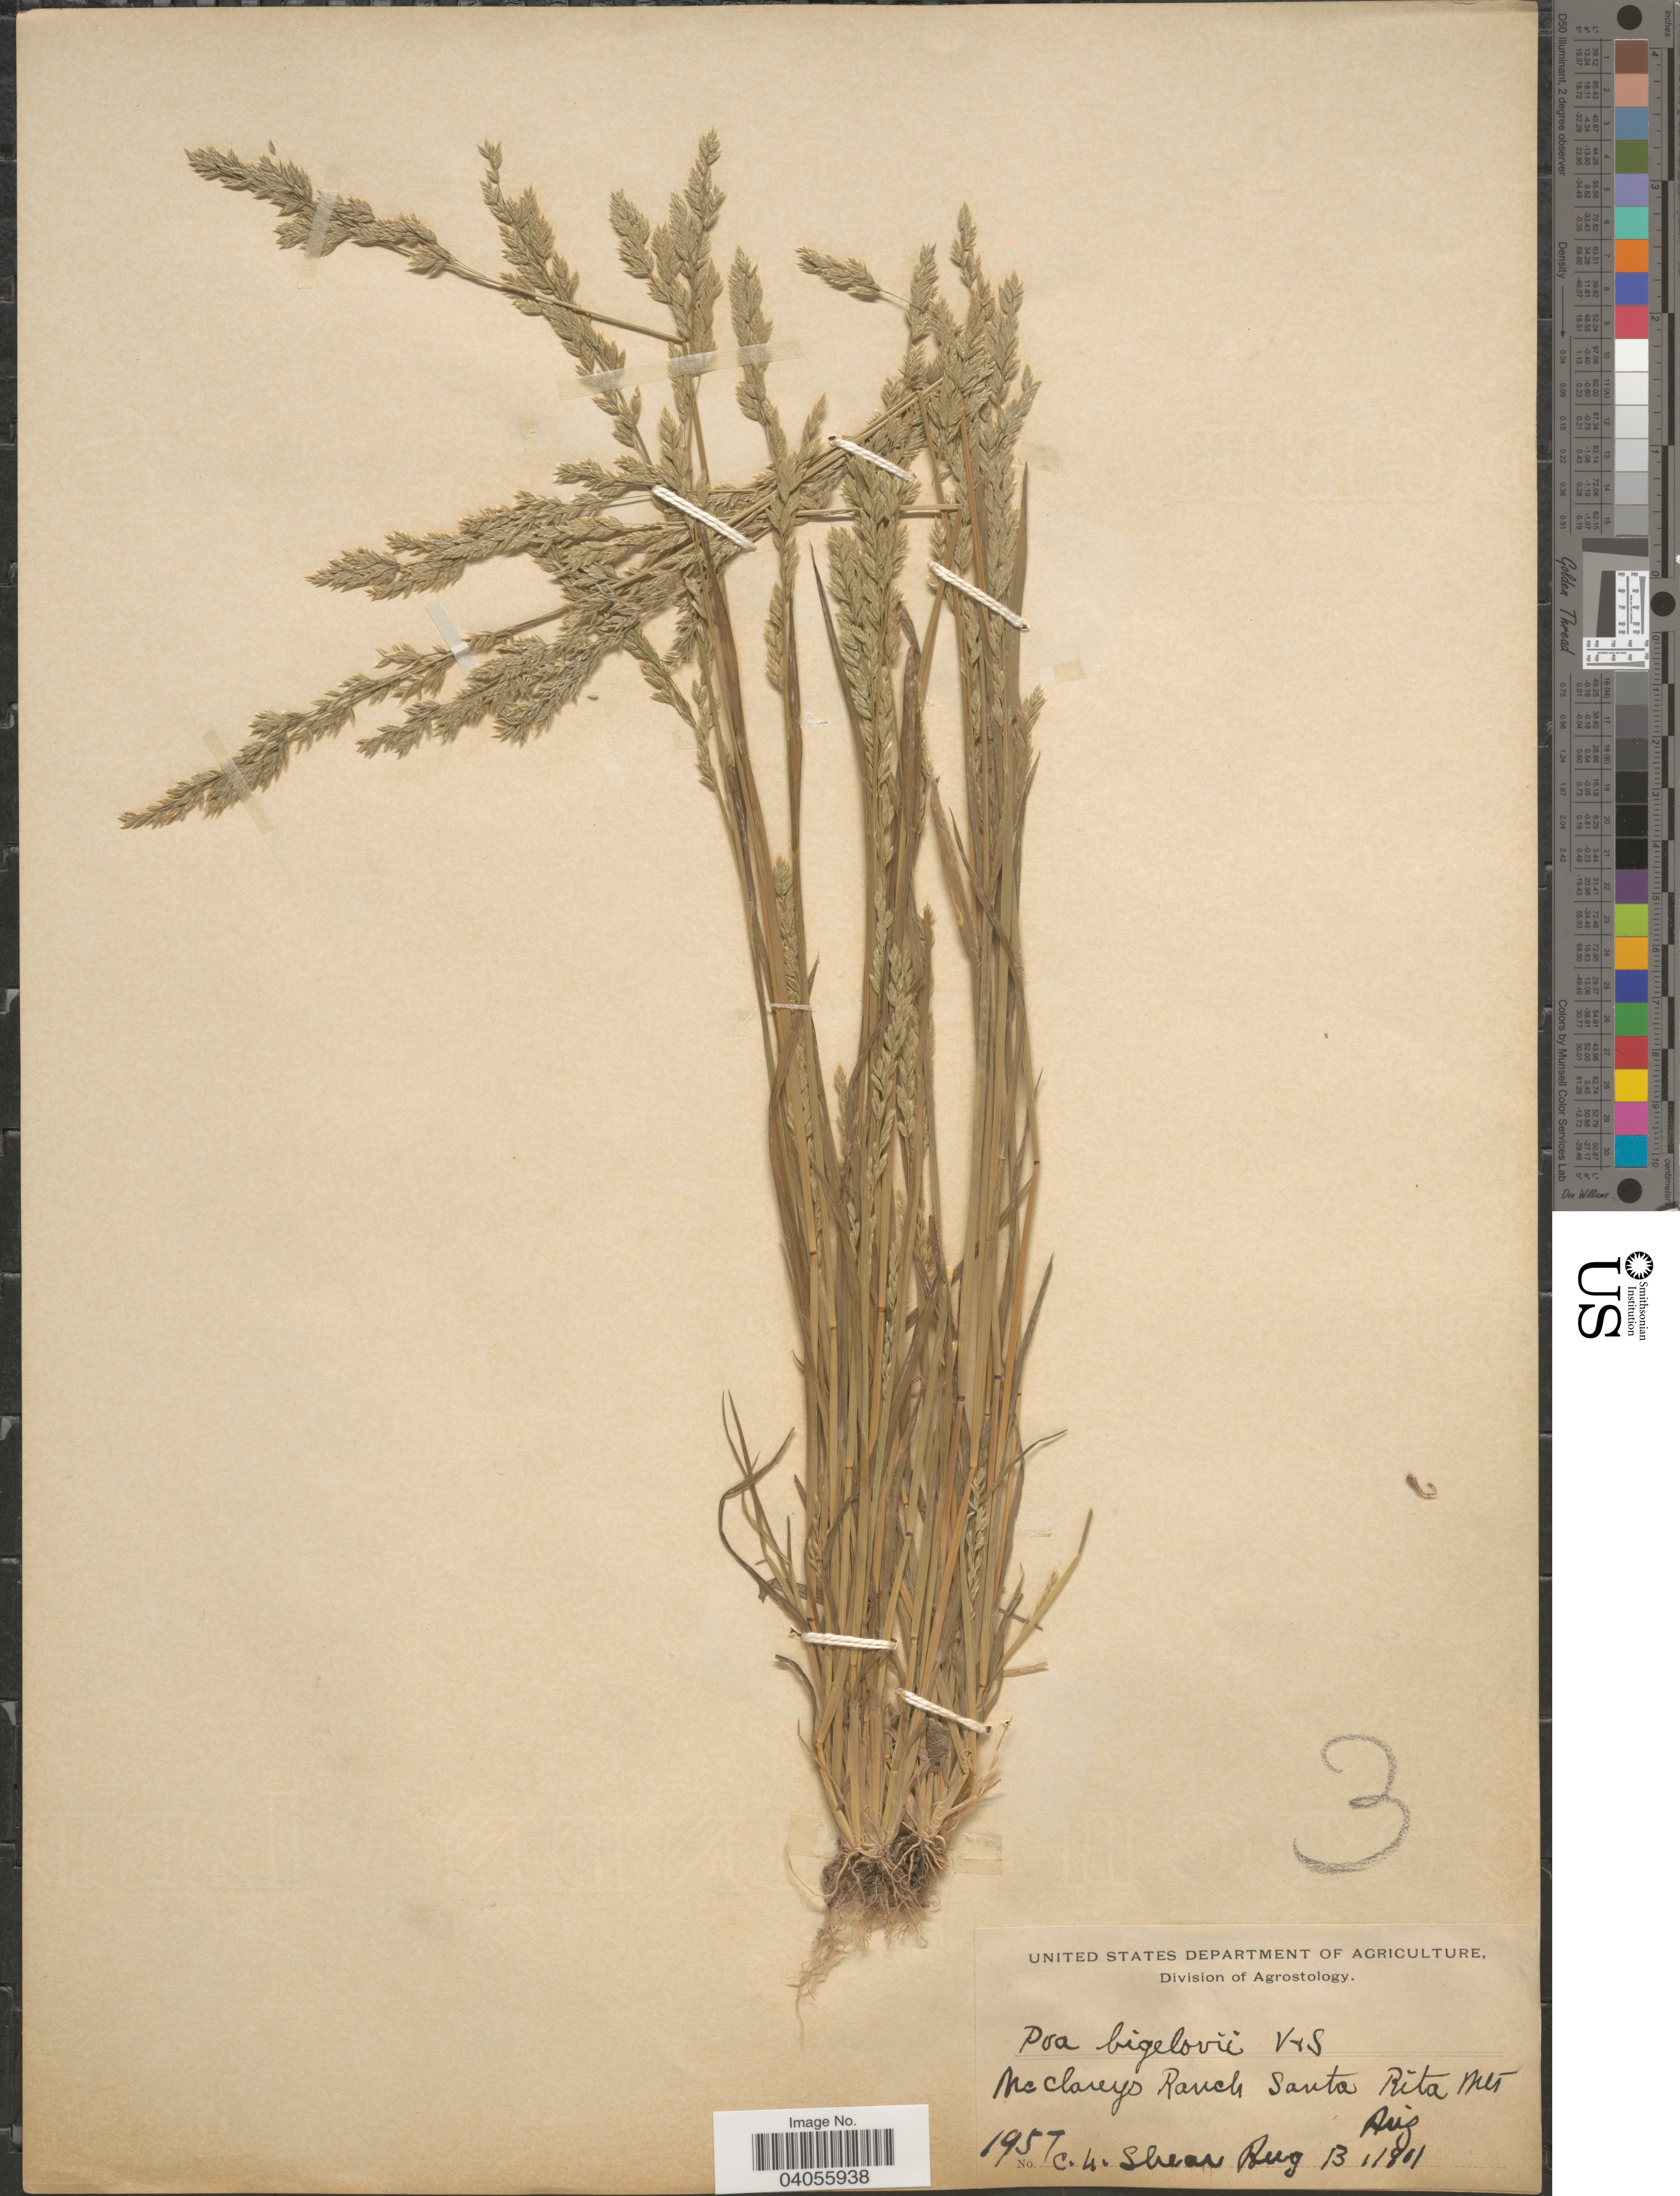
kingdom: Plantae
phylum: Tracheophyta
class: Liliopsida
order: Poales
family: Poaceae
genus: Poa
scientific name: Poa bigelovii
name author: Vasey & Scribn.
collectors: C. L. Shear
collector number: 1957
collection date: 1901-08-13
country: United States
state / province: Arizona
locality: McClareys Ranch Santa Rita Mts.